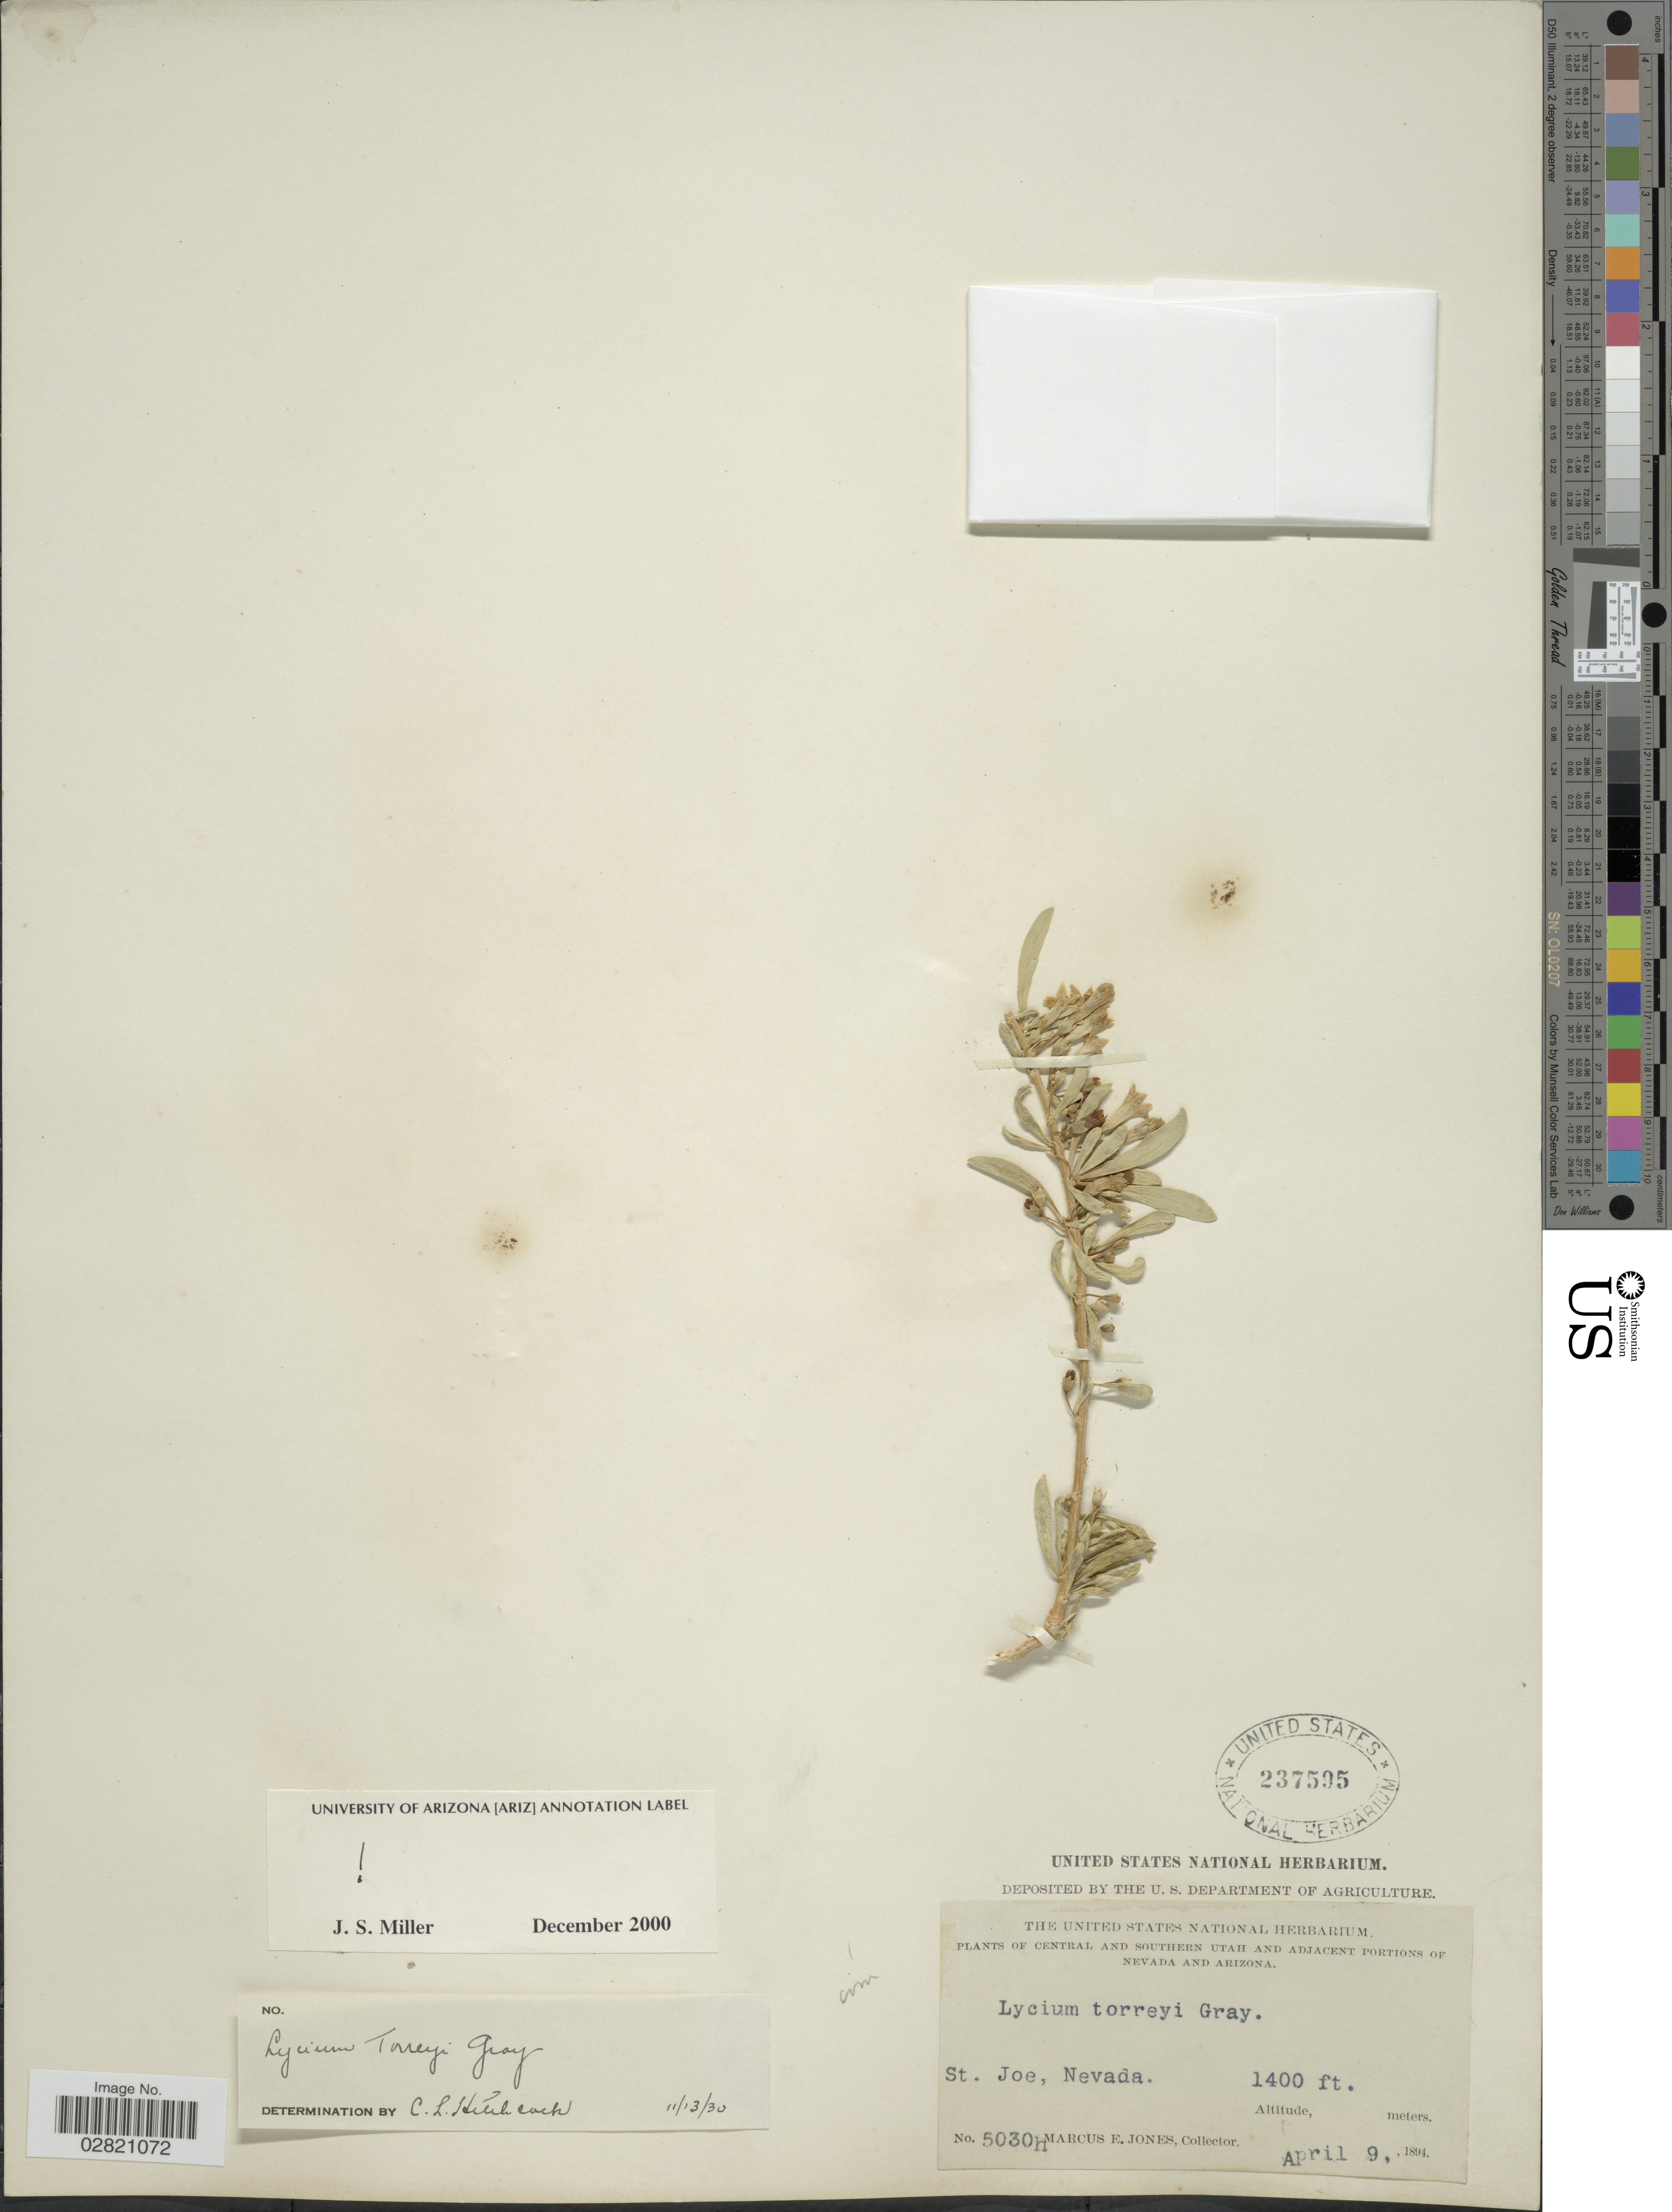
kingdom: Plantae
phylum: Tracheophyta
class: Magnoliopsida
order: Solanales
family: Solanaceae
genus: Lycium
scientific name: Lycium torreyi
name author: A. Gray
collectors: M. E. Jones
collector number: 5030h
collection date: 1894-04-09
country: United States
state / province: Nevada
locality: Adjacent portions of Nevada. St. Joe.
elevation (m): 427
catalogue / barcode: US 237595